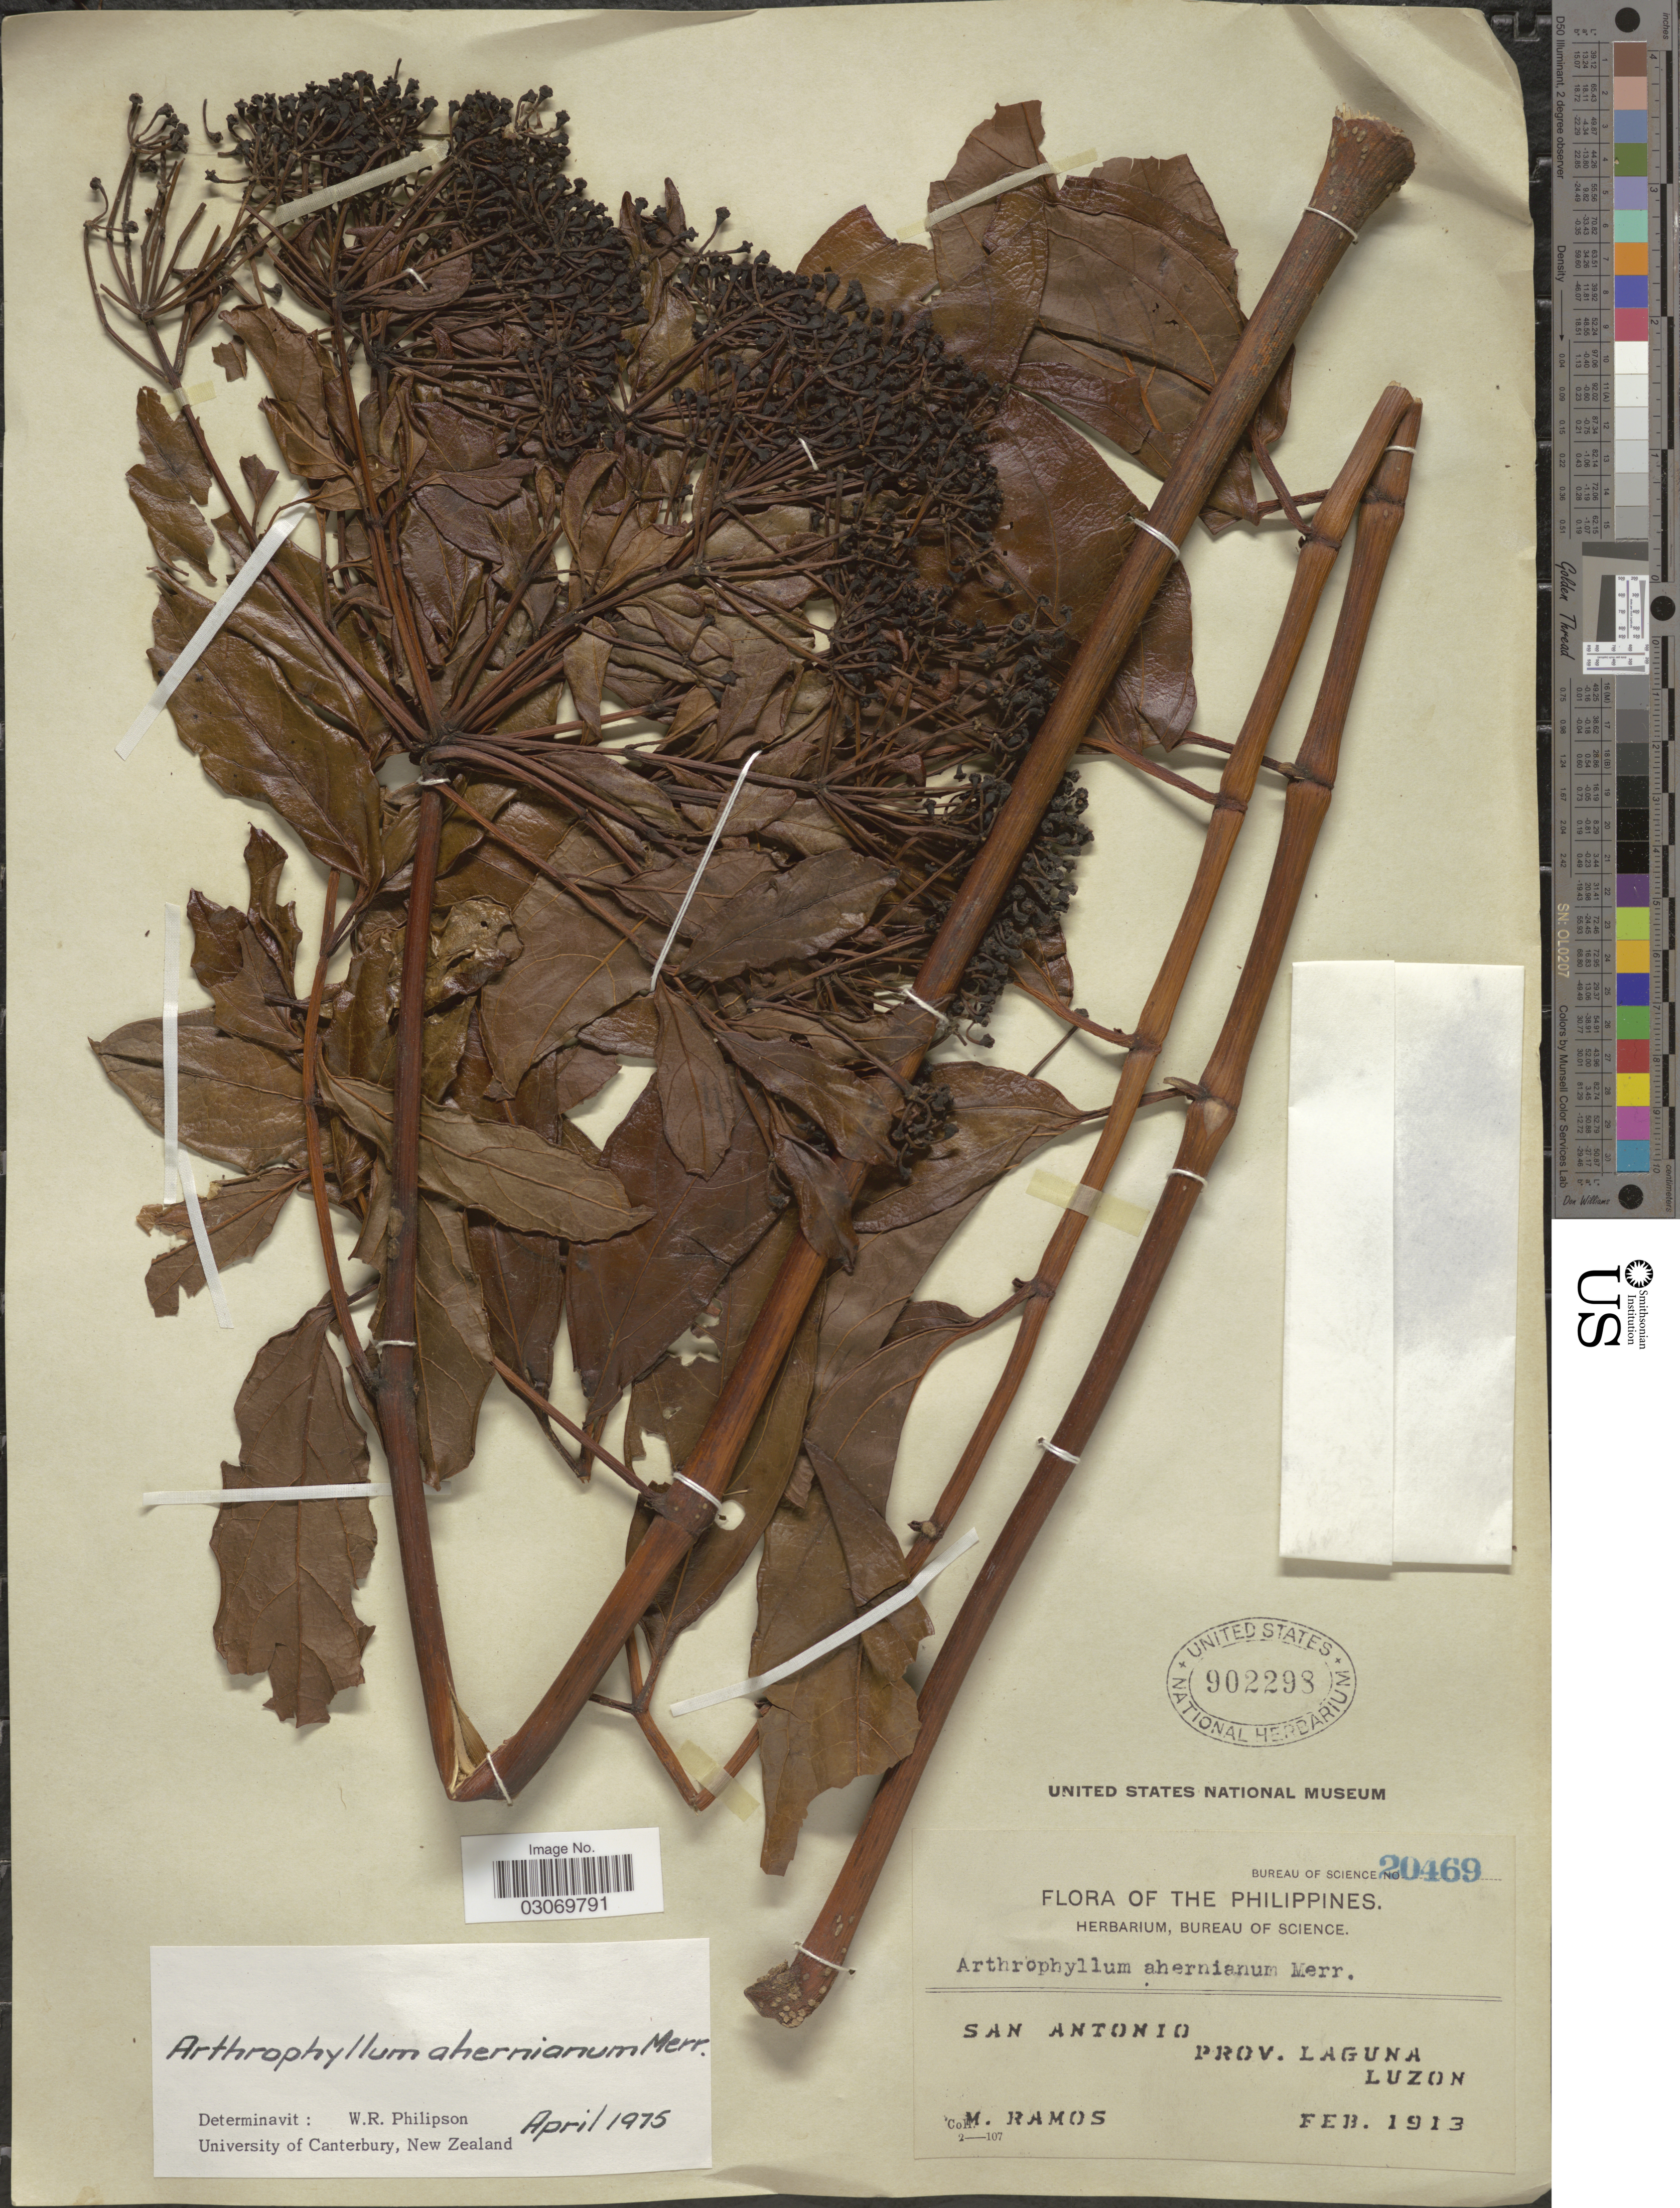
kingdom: Plantae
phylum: Tracheophyta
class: Magnoliopsida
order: Apiales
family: Araliaceae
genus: Arthrophyllum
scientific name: Arthrophyllum ahernianum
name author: Merr.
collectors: M. Ramos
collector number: Bureau of Science 20469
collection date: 1913-02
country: Philippines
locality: San Antonio, Prov. Laguna, Luzon.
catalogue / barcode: US 902298